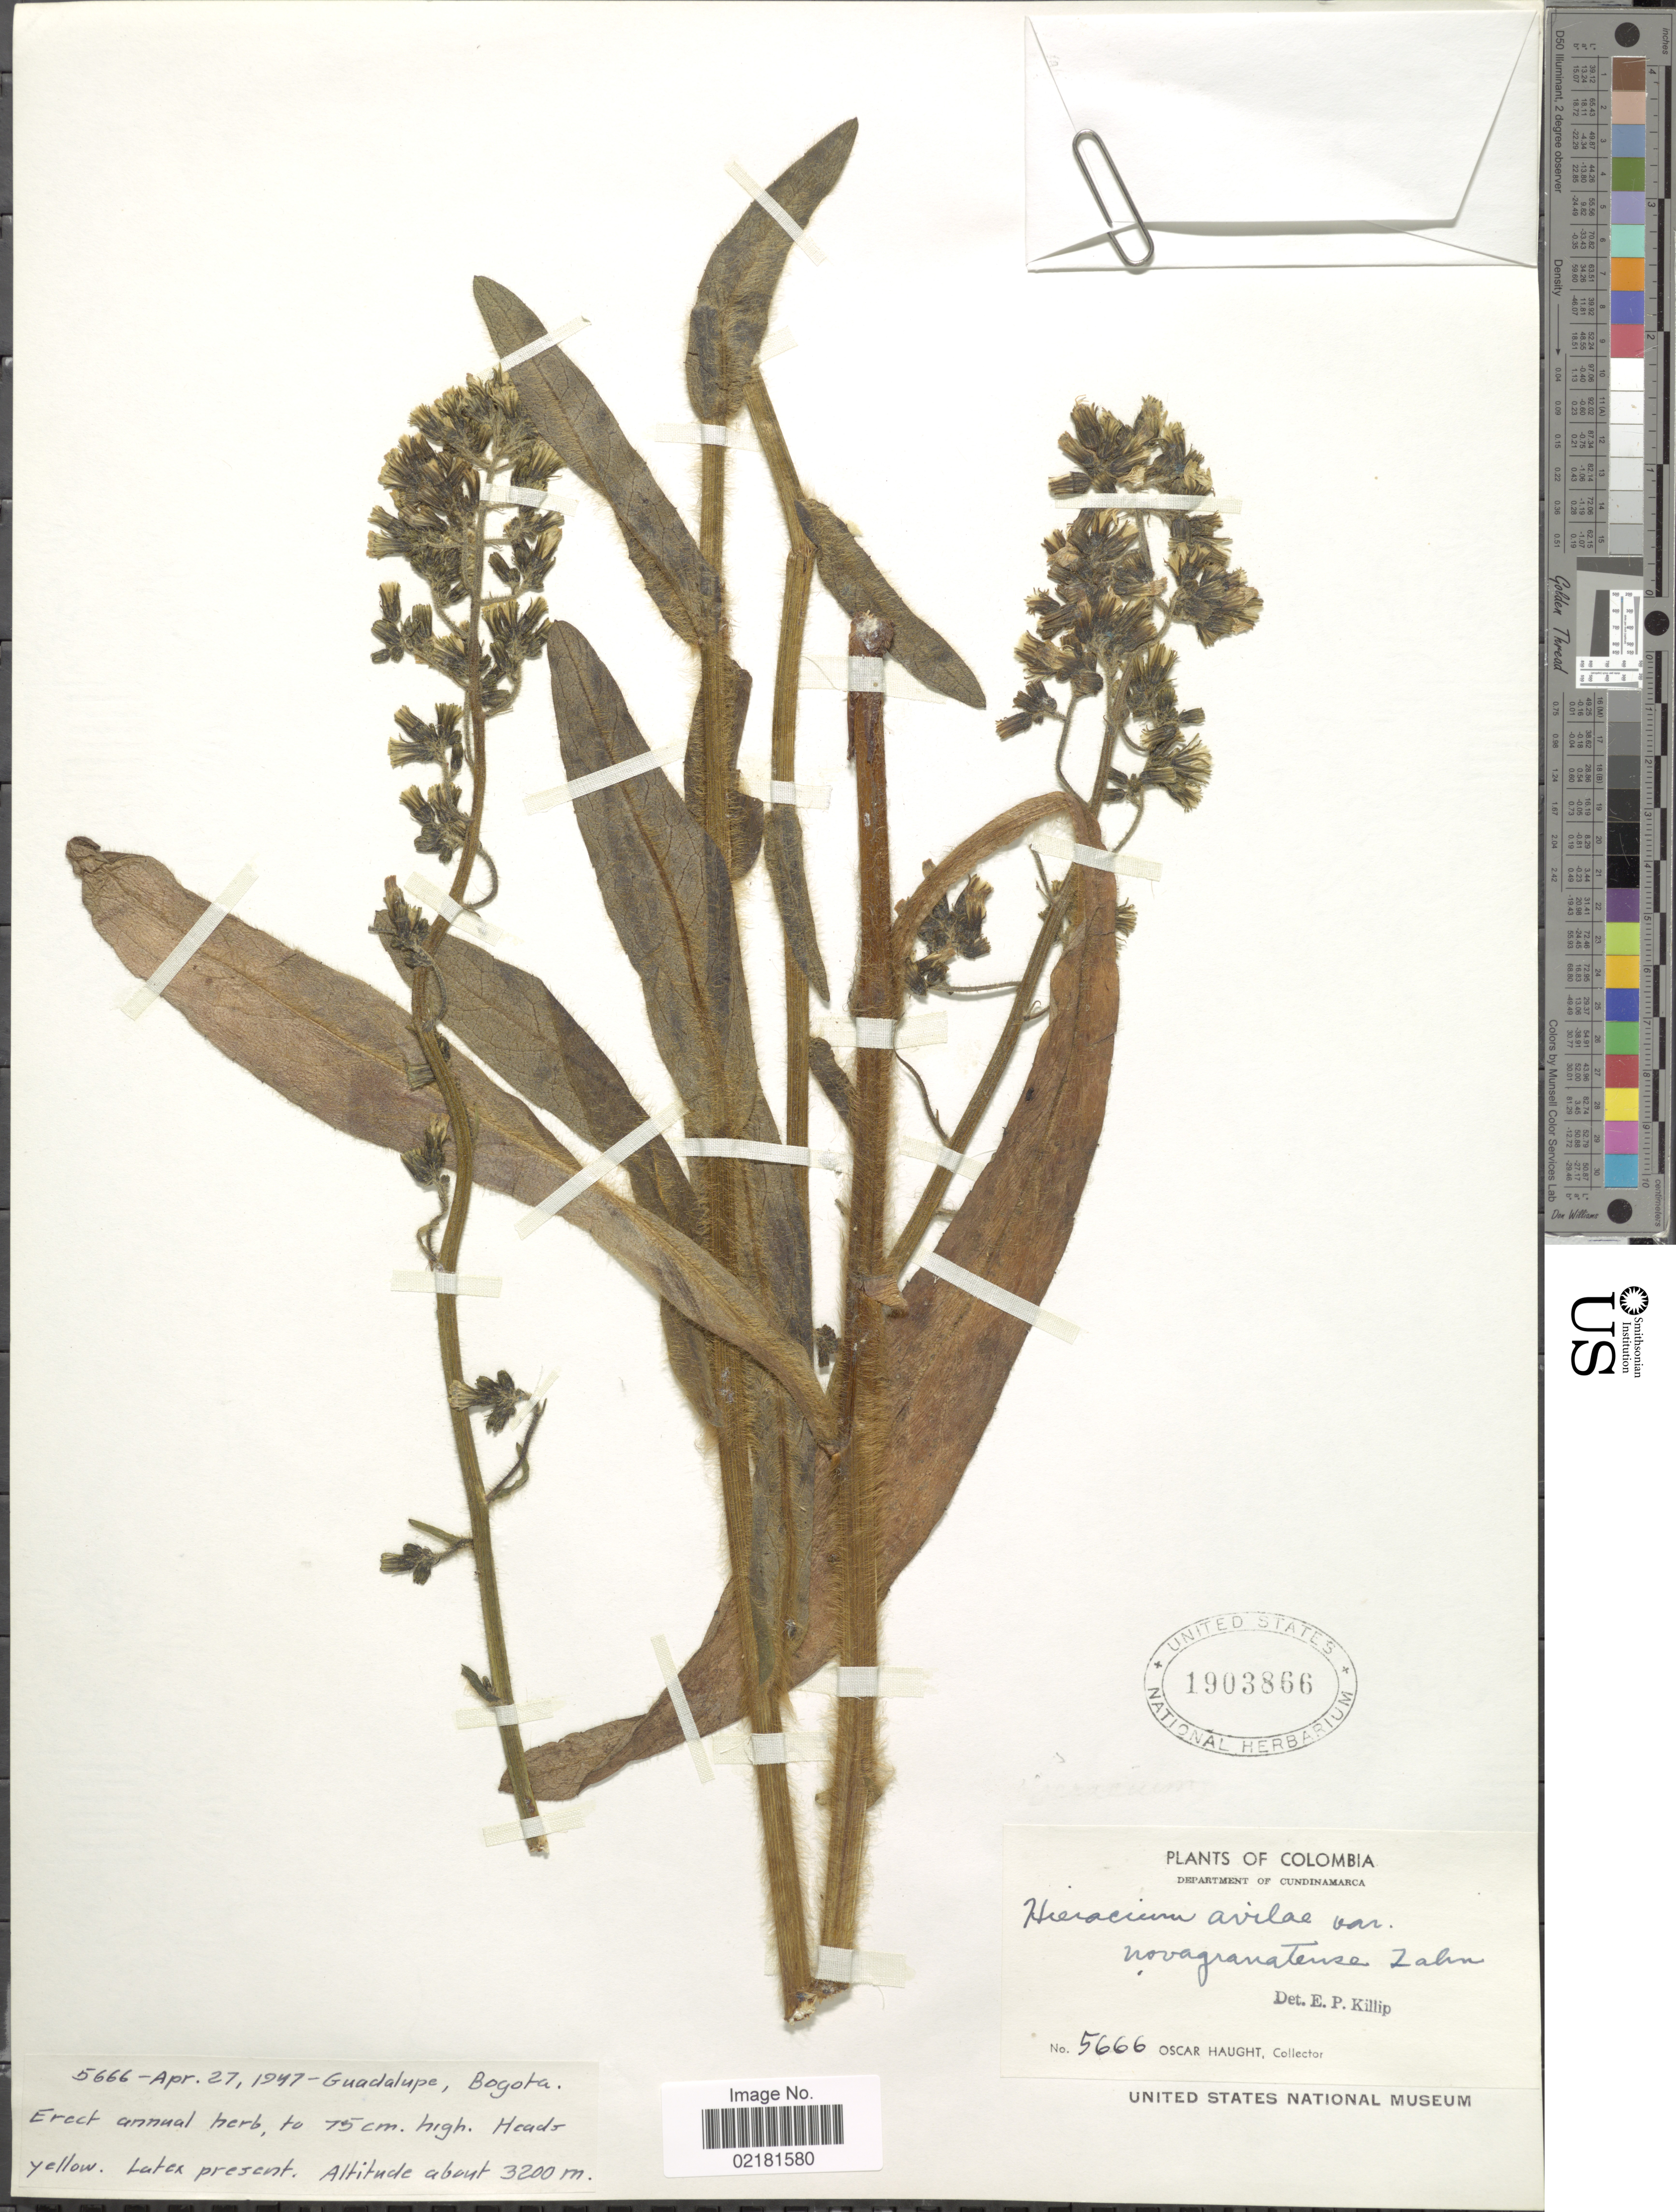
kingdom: Plantae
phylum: Tracheophyta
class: Magnoliopsida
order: Asterales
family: Asteraceae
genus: Hieracium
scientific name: Hieracium avilae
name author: Kunth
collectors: O. L. Haught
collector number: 5666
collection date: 1947-04-27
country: Colombia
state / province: Cundinamarca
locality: Guadalupe, Bogota.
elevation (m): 3200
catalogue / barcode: US 1903866